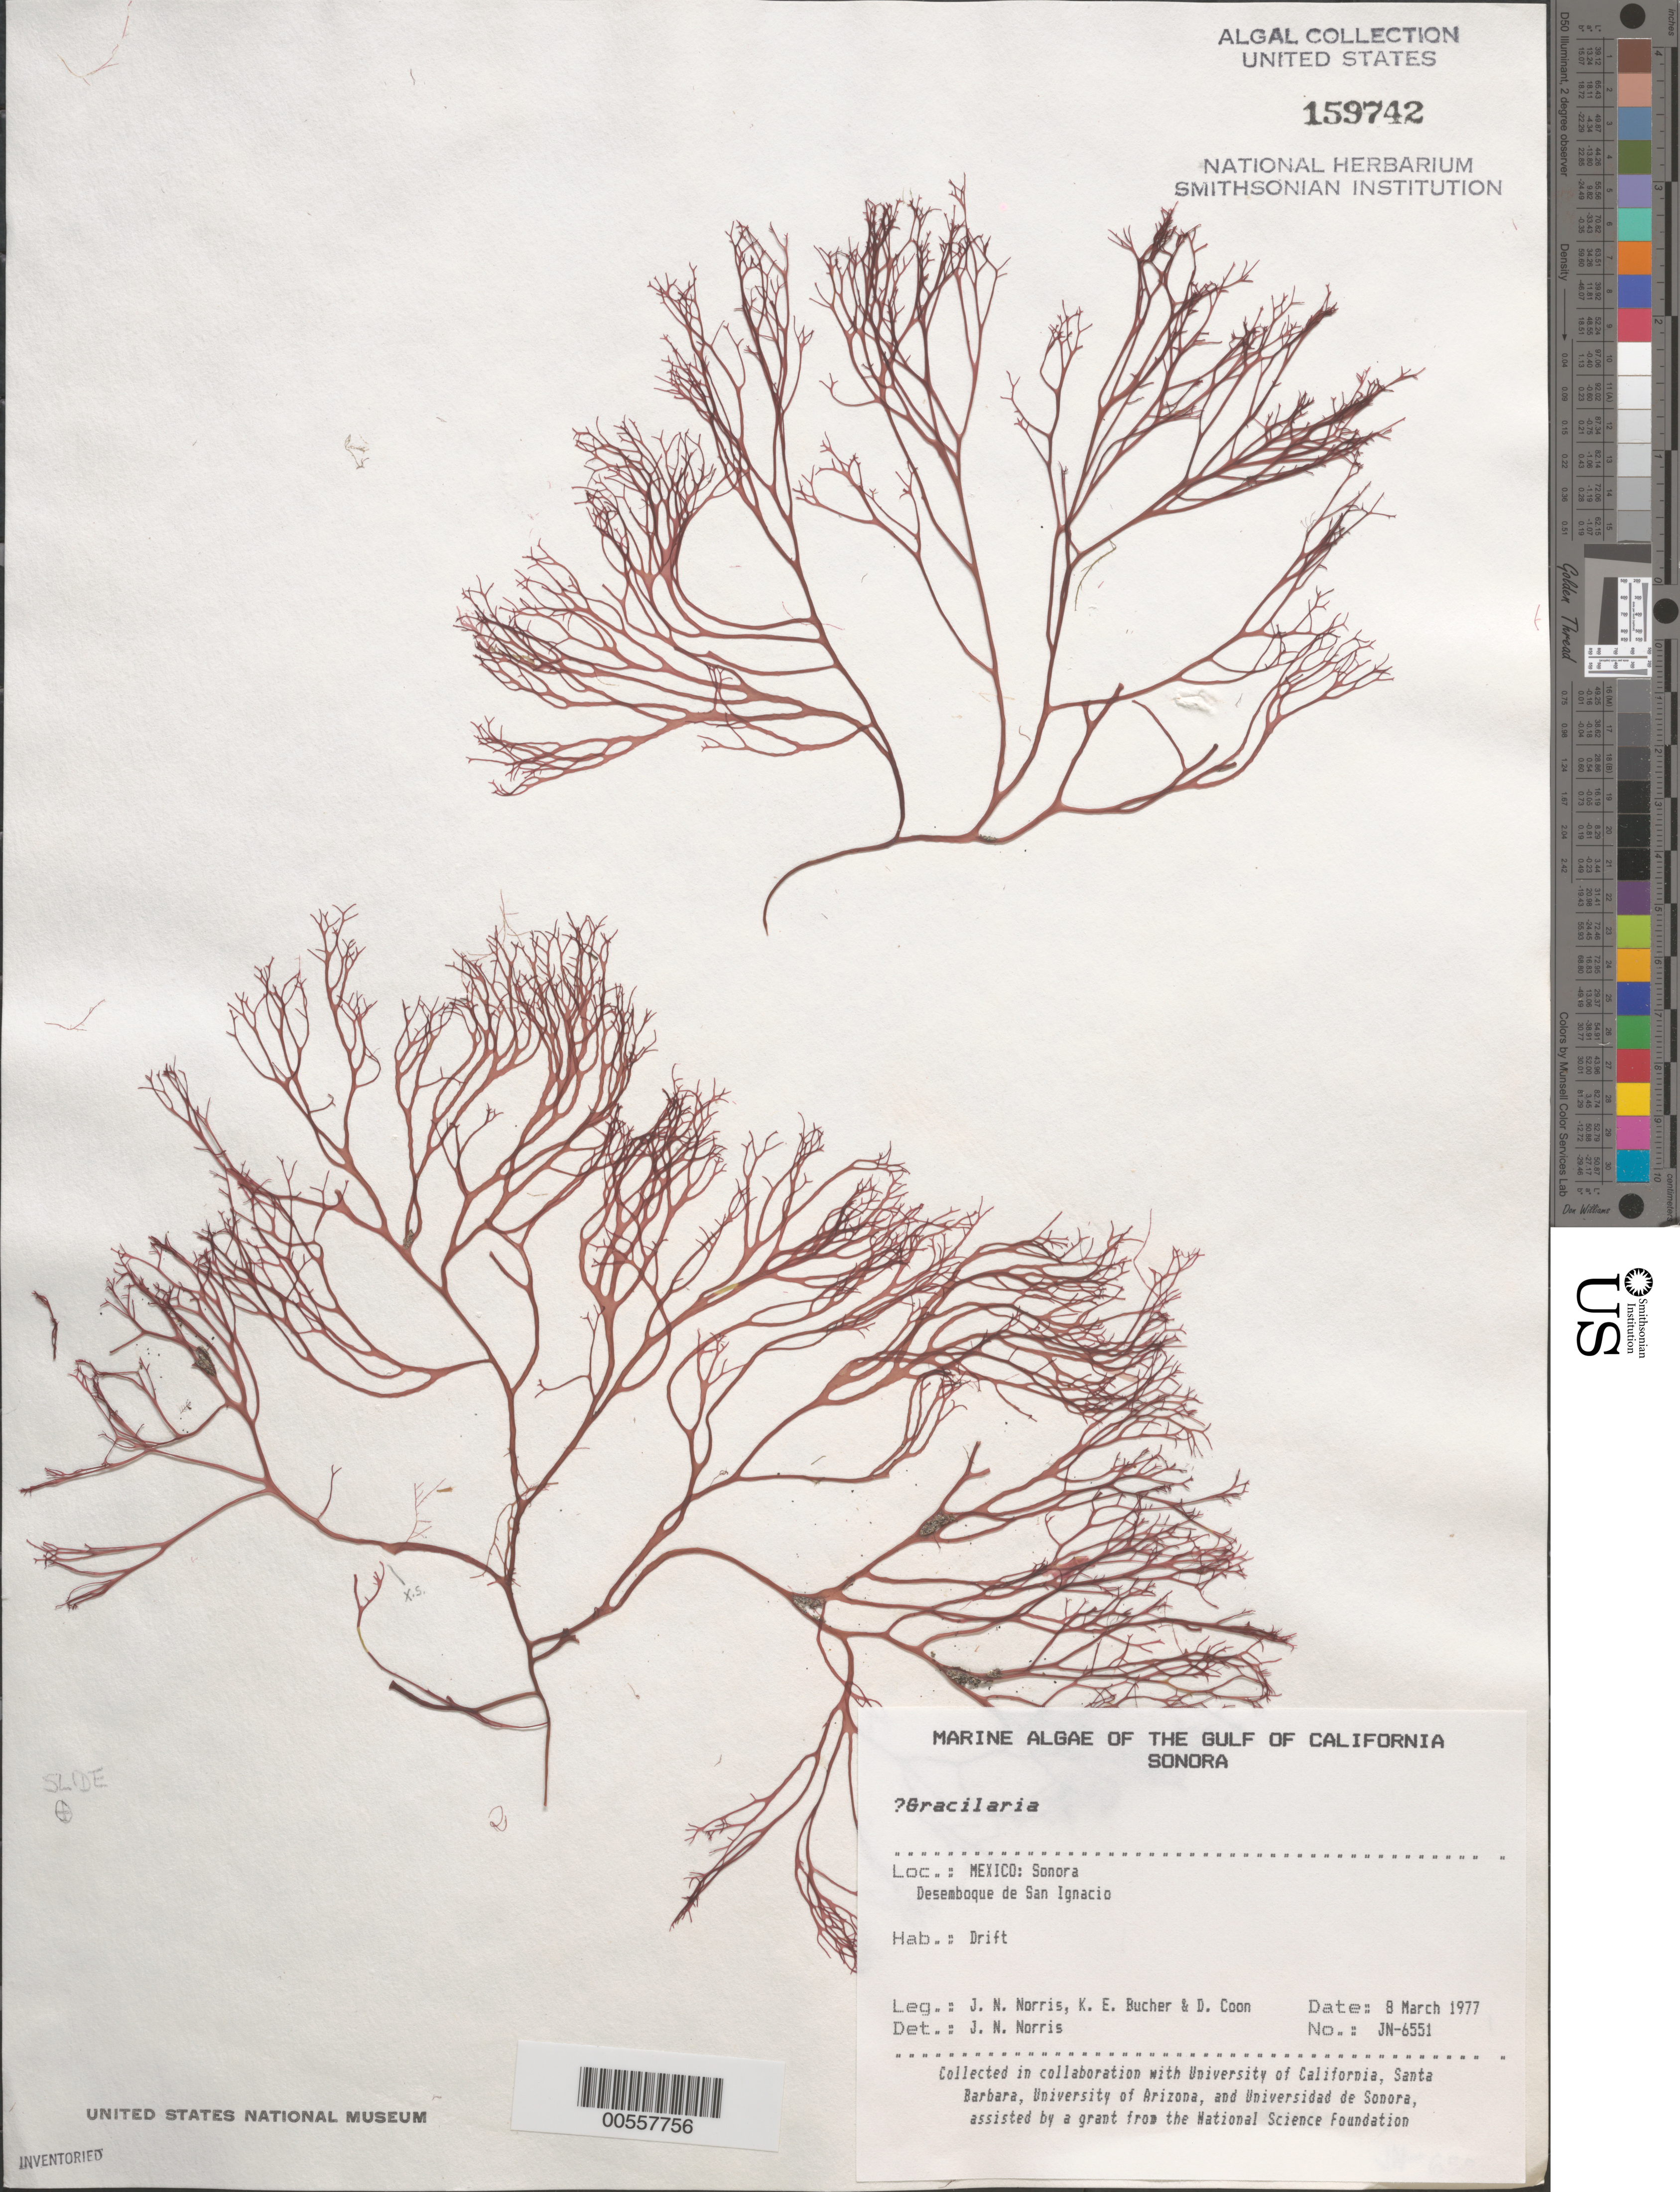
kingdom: Plantae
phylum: Rhodophyta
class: Florideophyceae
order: Gracilariales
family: Gracilariaceae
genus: Gracilaria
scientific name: Gracilaria sp.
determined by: Norris, James N.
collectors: J. N. Norris, K. E. Bucher & D. Coon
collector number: JN-6551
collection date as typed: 08 Mar 1977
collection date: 1977-03-08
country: Mexico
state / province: Sonora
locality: Desemboque de San Ignacio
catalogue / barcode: US 159742